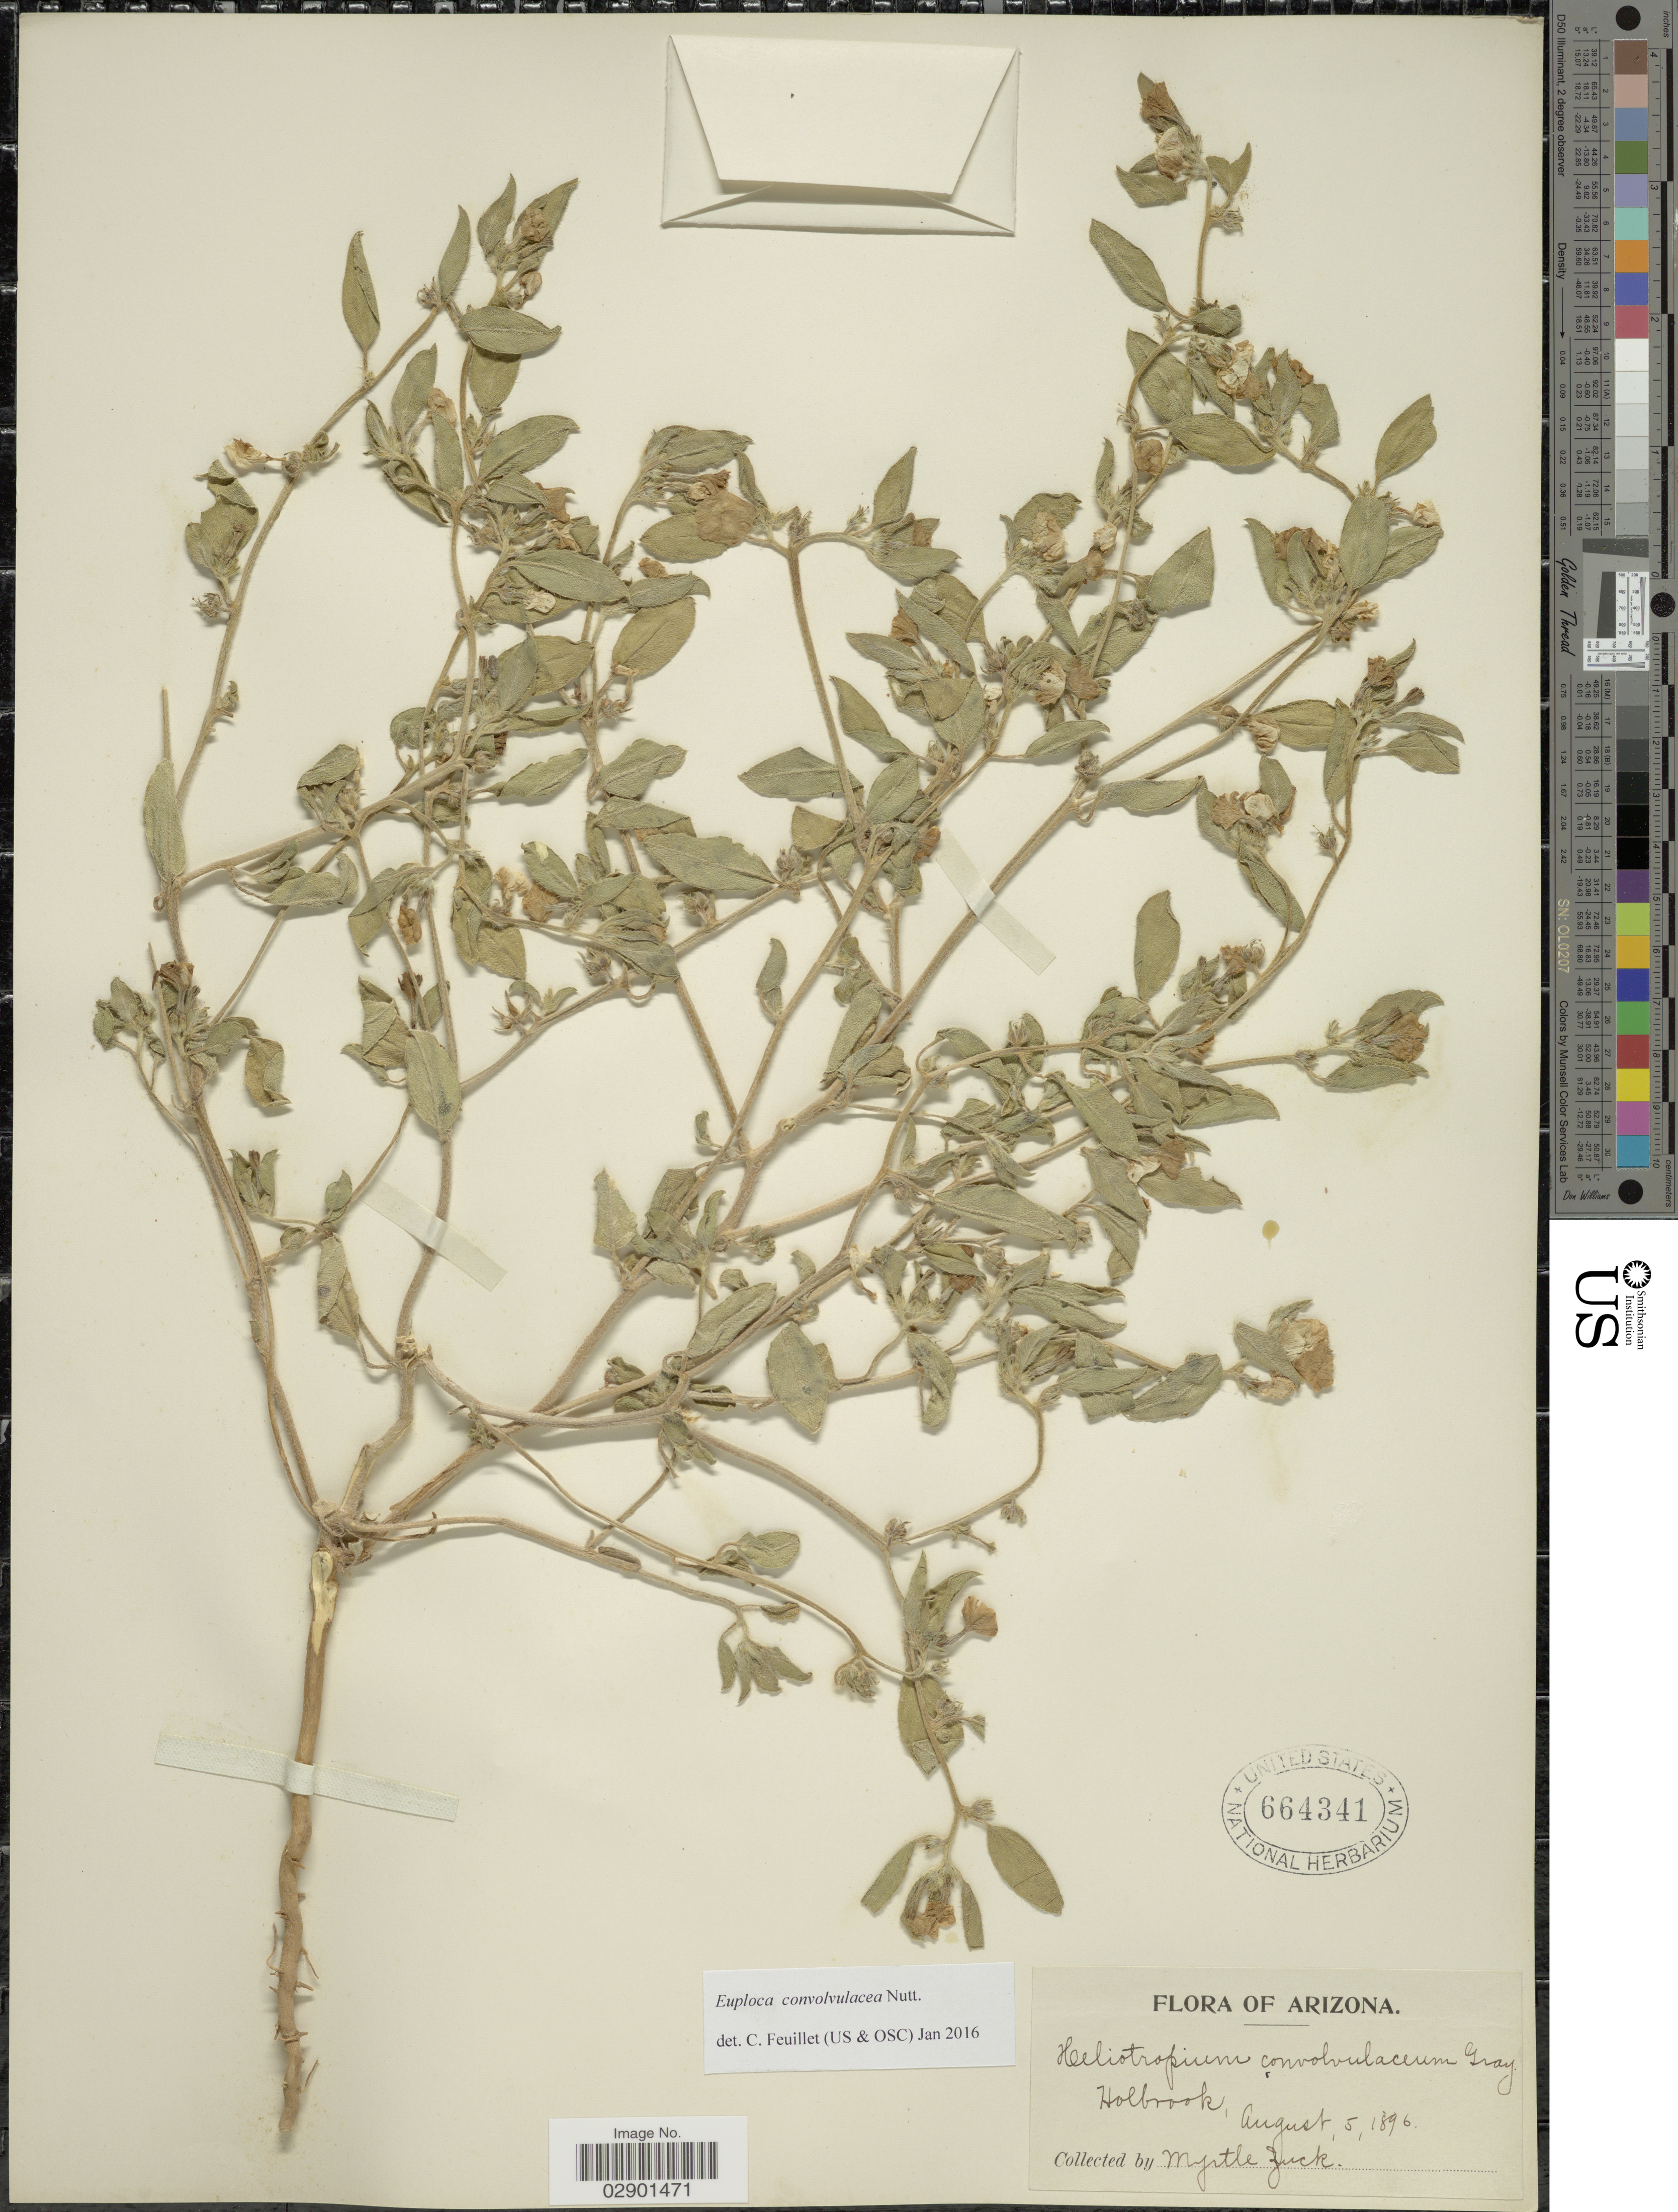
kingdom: Plantae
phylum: Tracheophyta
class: Magnoliopsida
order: Boraginales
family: Heliotropiaceae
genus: Euploca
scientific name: Euploca convolvulacea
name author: Nutt.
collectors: M. Zuck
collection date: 1896-08-05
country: United States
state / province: Arizona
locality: Holbrook.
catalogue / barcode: US 664341